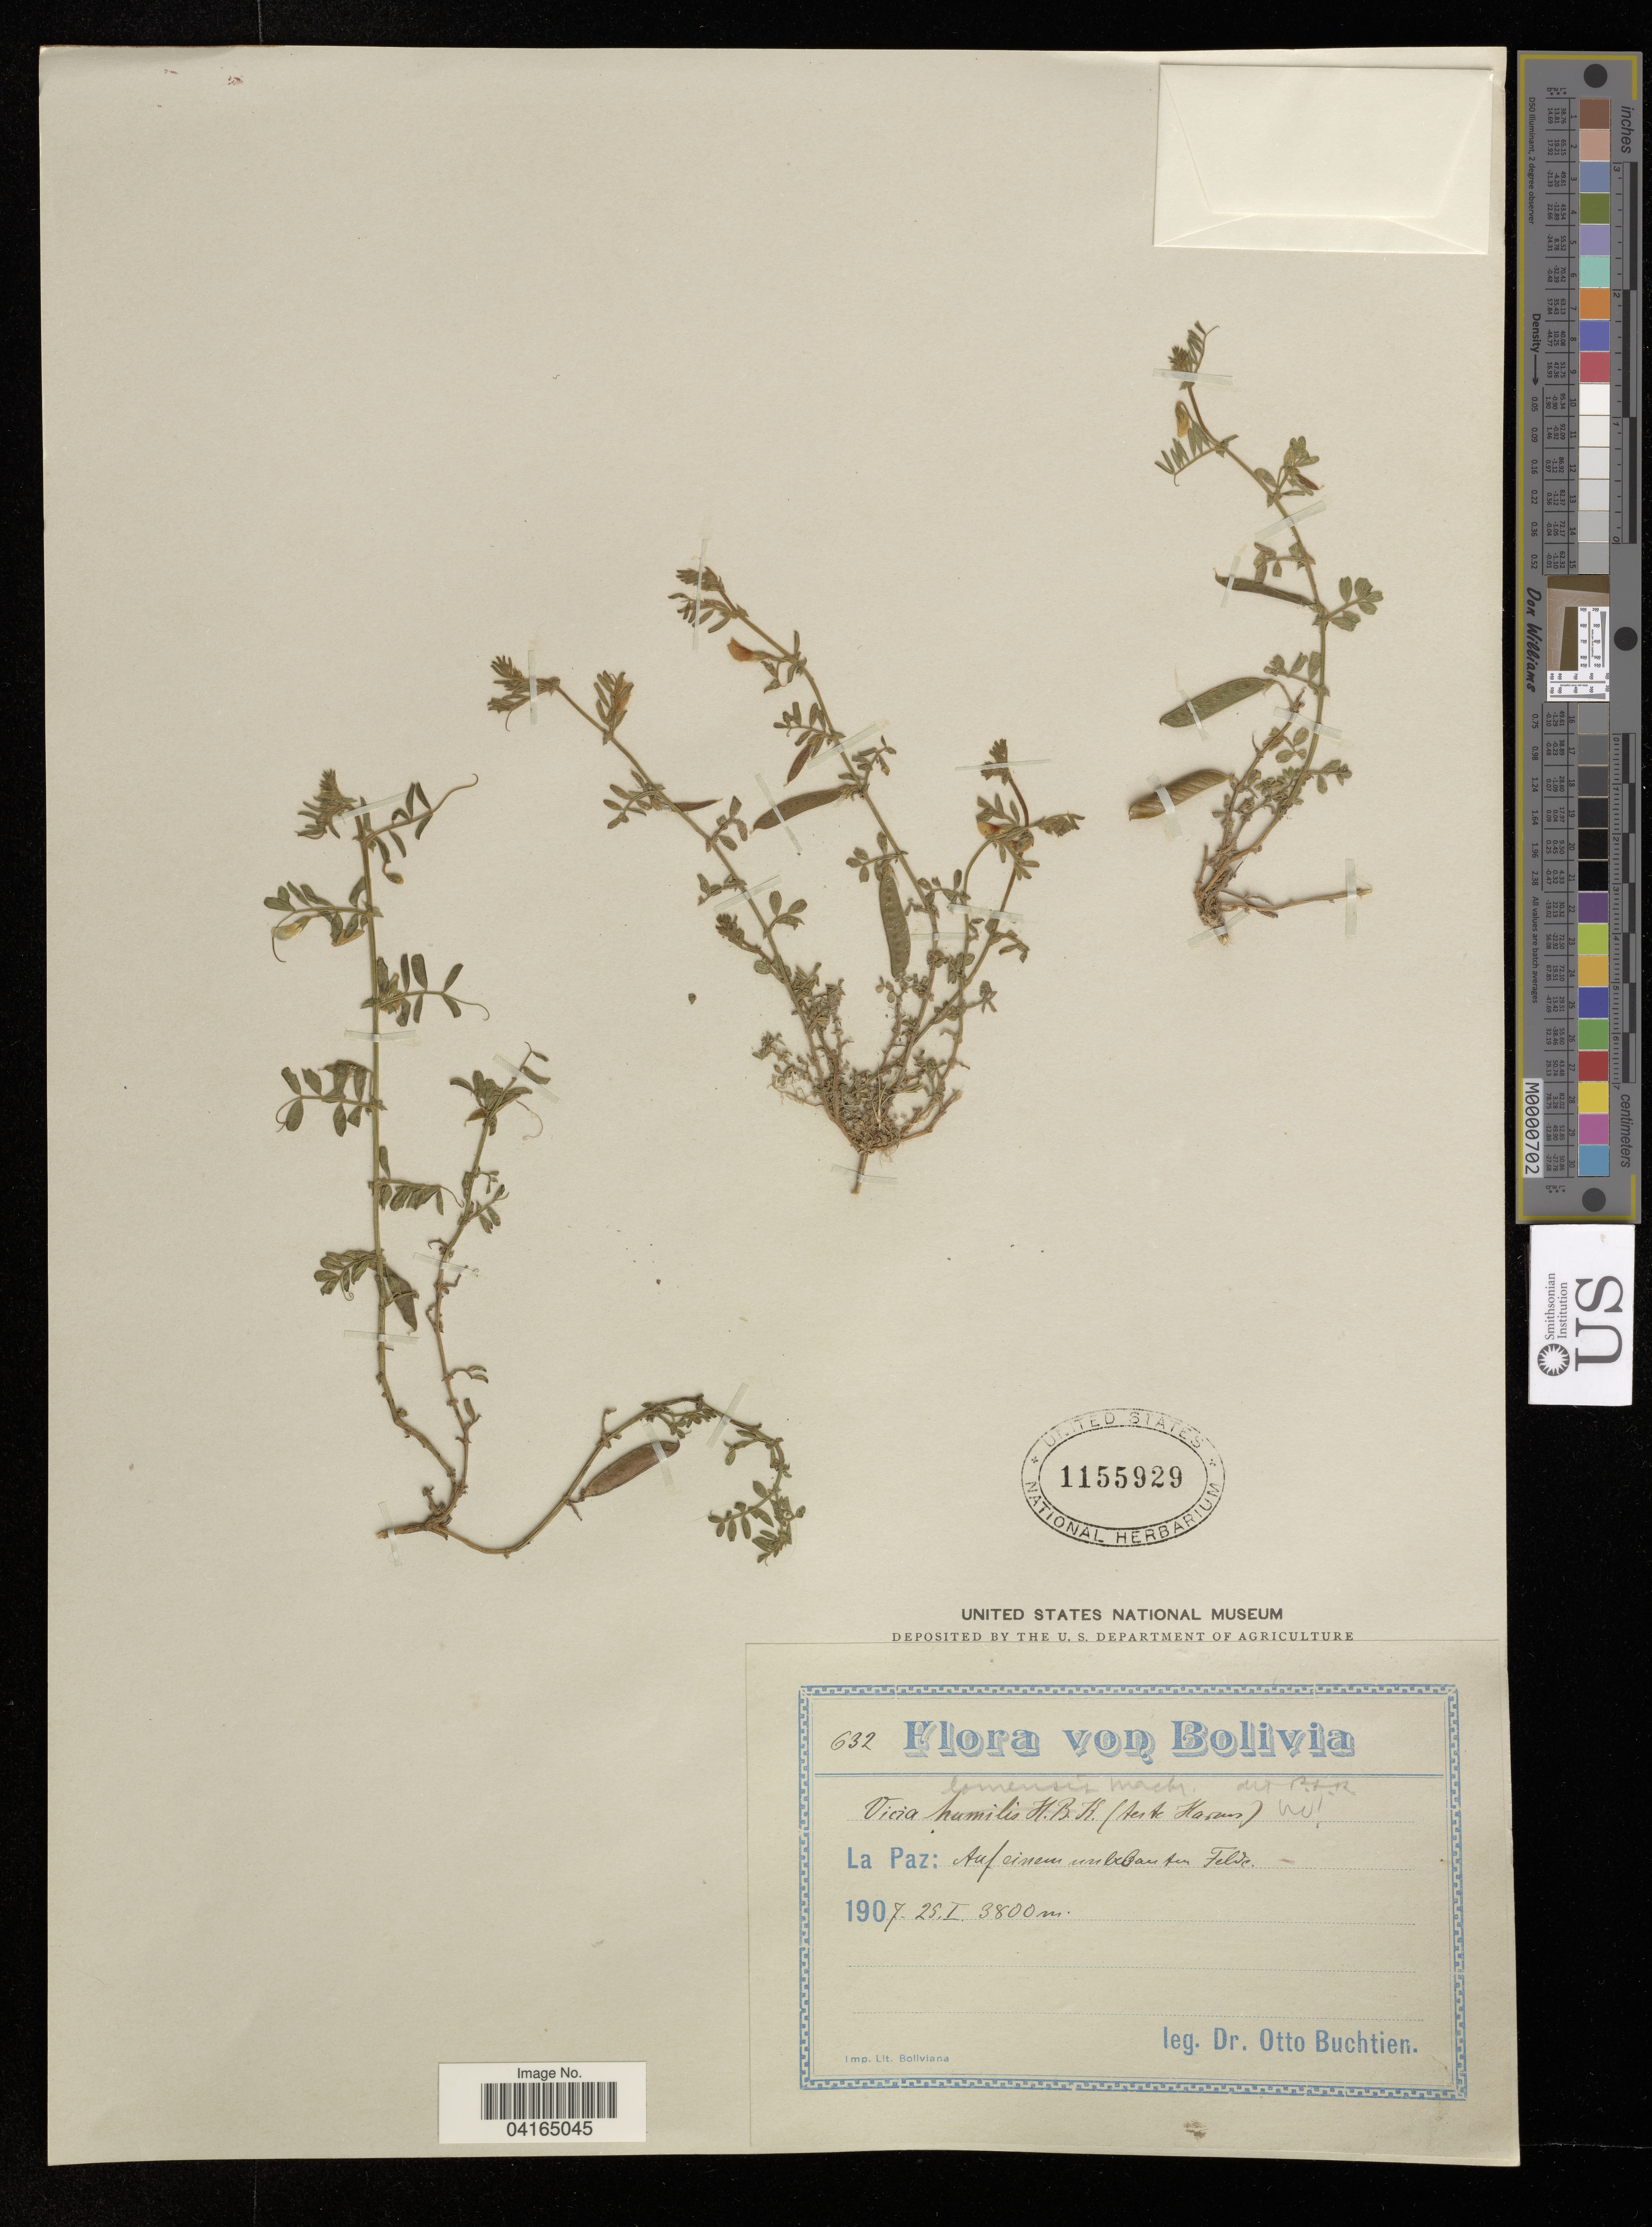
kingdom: Plantae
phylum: Tracheophyta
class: Magnoliopsida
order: Fabales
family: Fabaceae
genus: Vicia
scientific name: Vicia lomensis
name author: J.F. Macbr.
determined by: Hechenleitner, Paulina, RBG Edinburgh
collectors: O. Buchtien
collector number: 632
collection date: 1907-01-25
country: Bolivia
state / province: La Paz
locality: Auf einem un exoan* der Felde.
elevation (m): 3800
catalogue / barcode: US 1155929